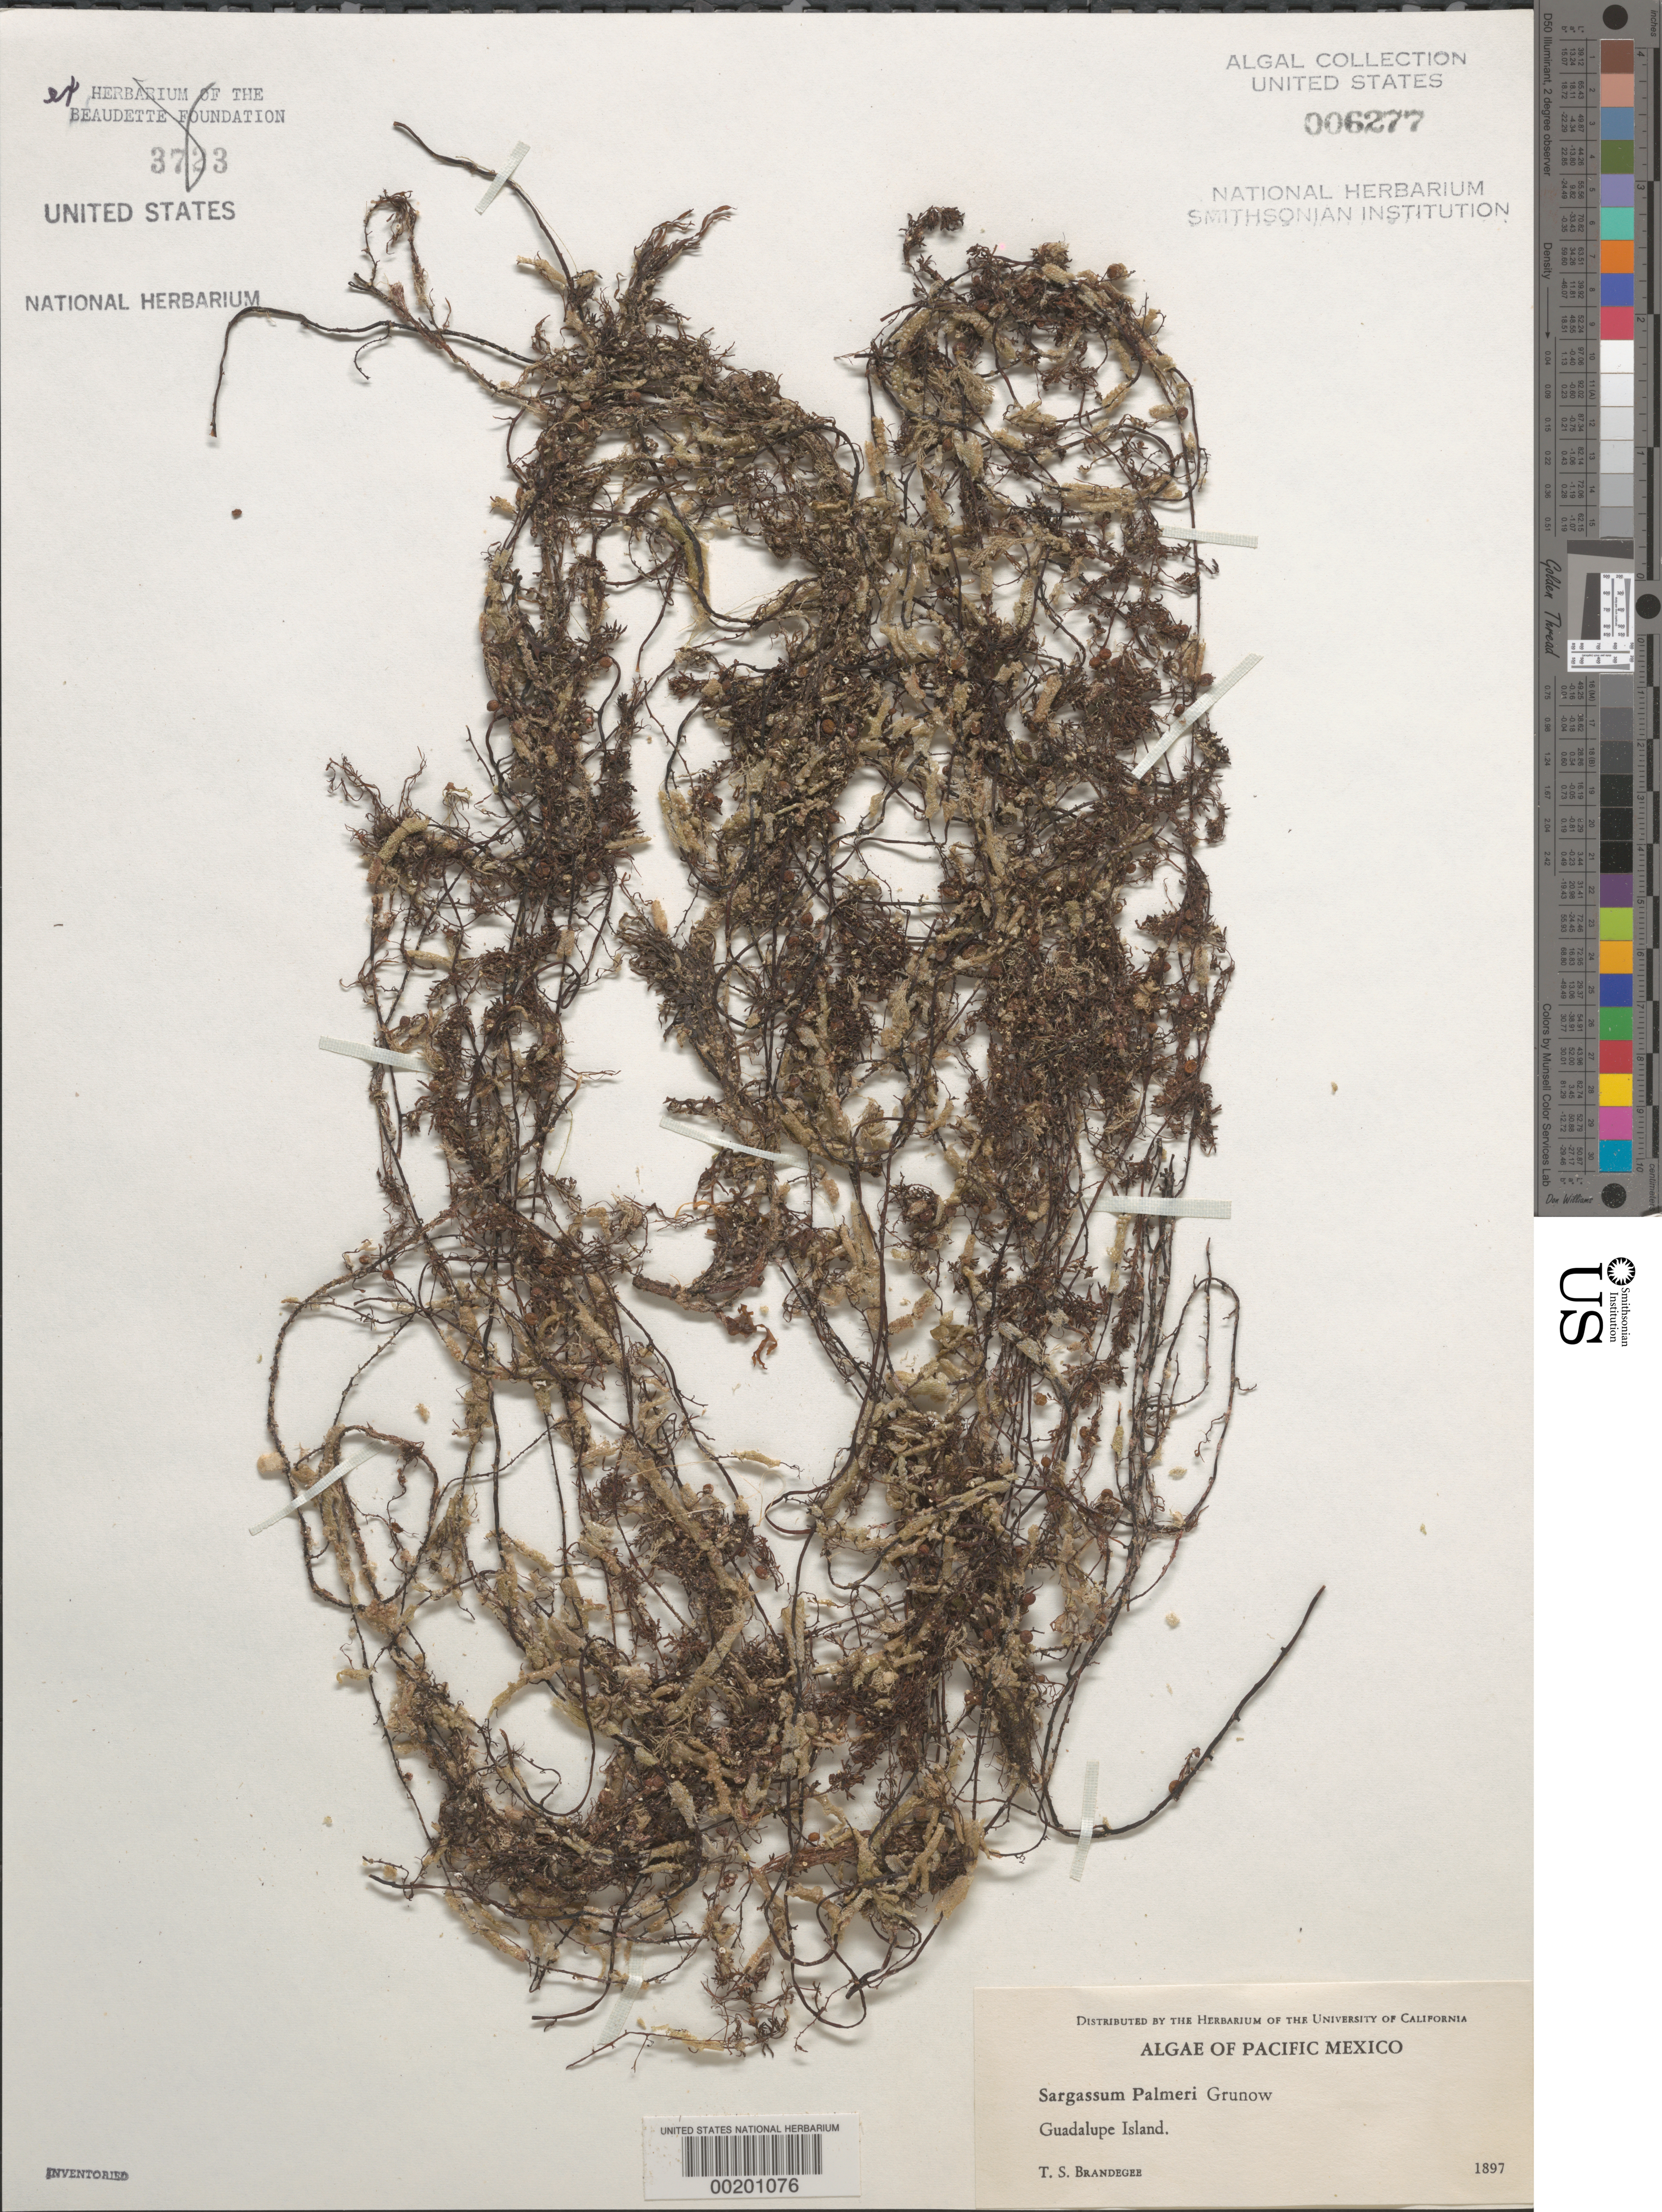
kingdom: Chromista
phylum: Ochrophyta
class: Phaeophyceae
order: Fucales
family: Sargassaceae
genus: Sargassum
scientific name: Sargassum palmeri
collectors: T. S. Brandegee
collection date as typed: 1897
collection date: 1897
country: Mexico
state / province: Baja California Norte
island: Isla Guadalupe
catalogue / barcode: US 6277